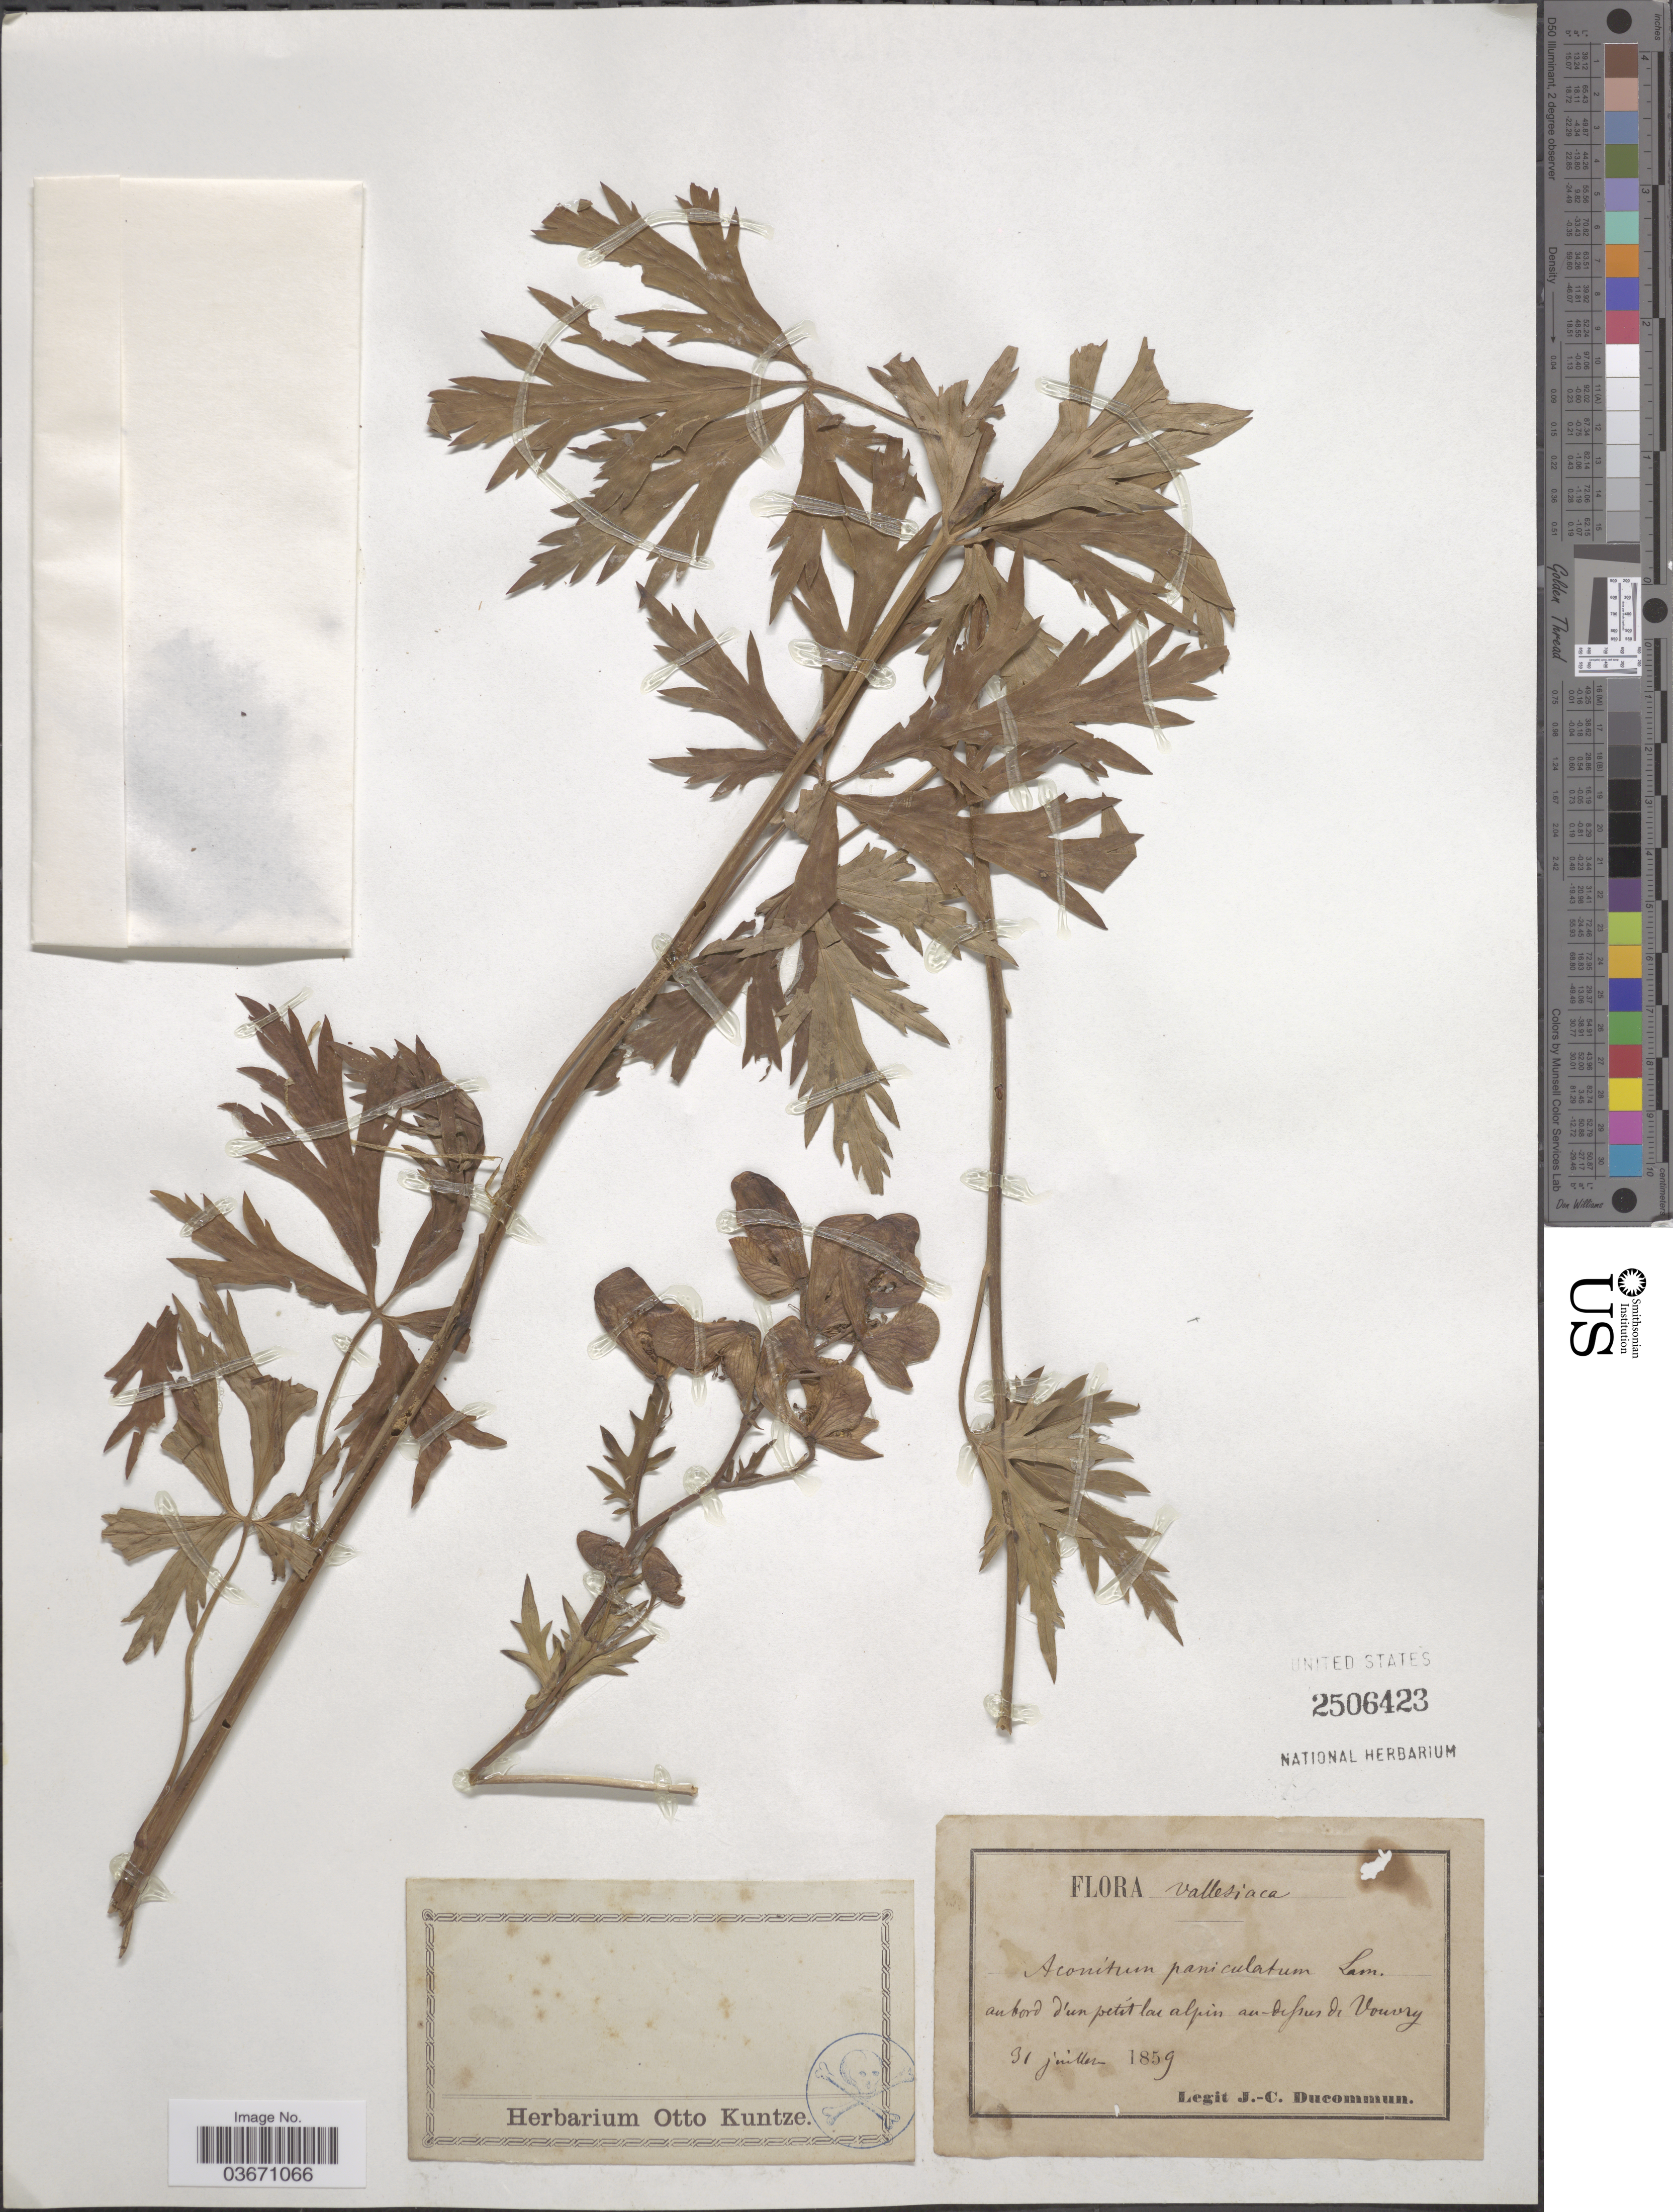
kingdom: Plantae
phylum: Tracheophyta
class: Magnoliopsida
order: Ranunculales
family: Ranunculaceae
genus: Aconitum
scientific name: Aconitum paniculatum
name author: Lam.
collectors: J. Ducommun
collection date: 1859-07-31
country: Switzerland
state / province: Valais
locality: Vallesiaca. Au bord d'un petít lac alpin au dessus de Vouvry.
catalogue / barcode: US 2506423